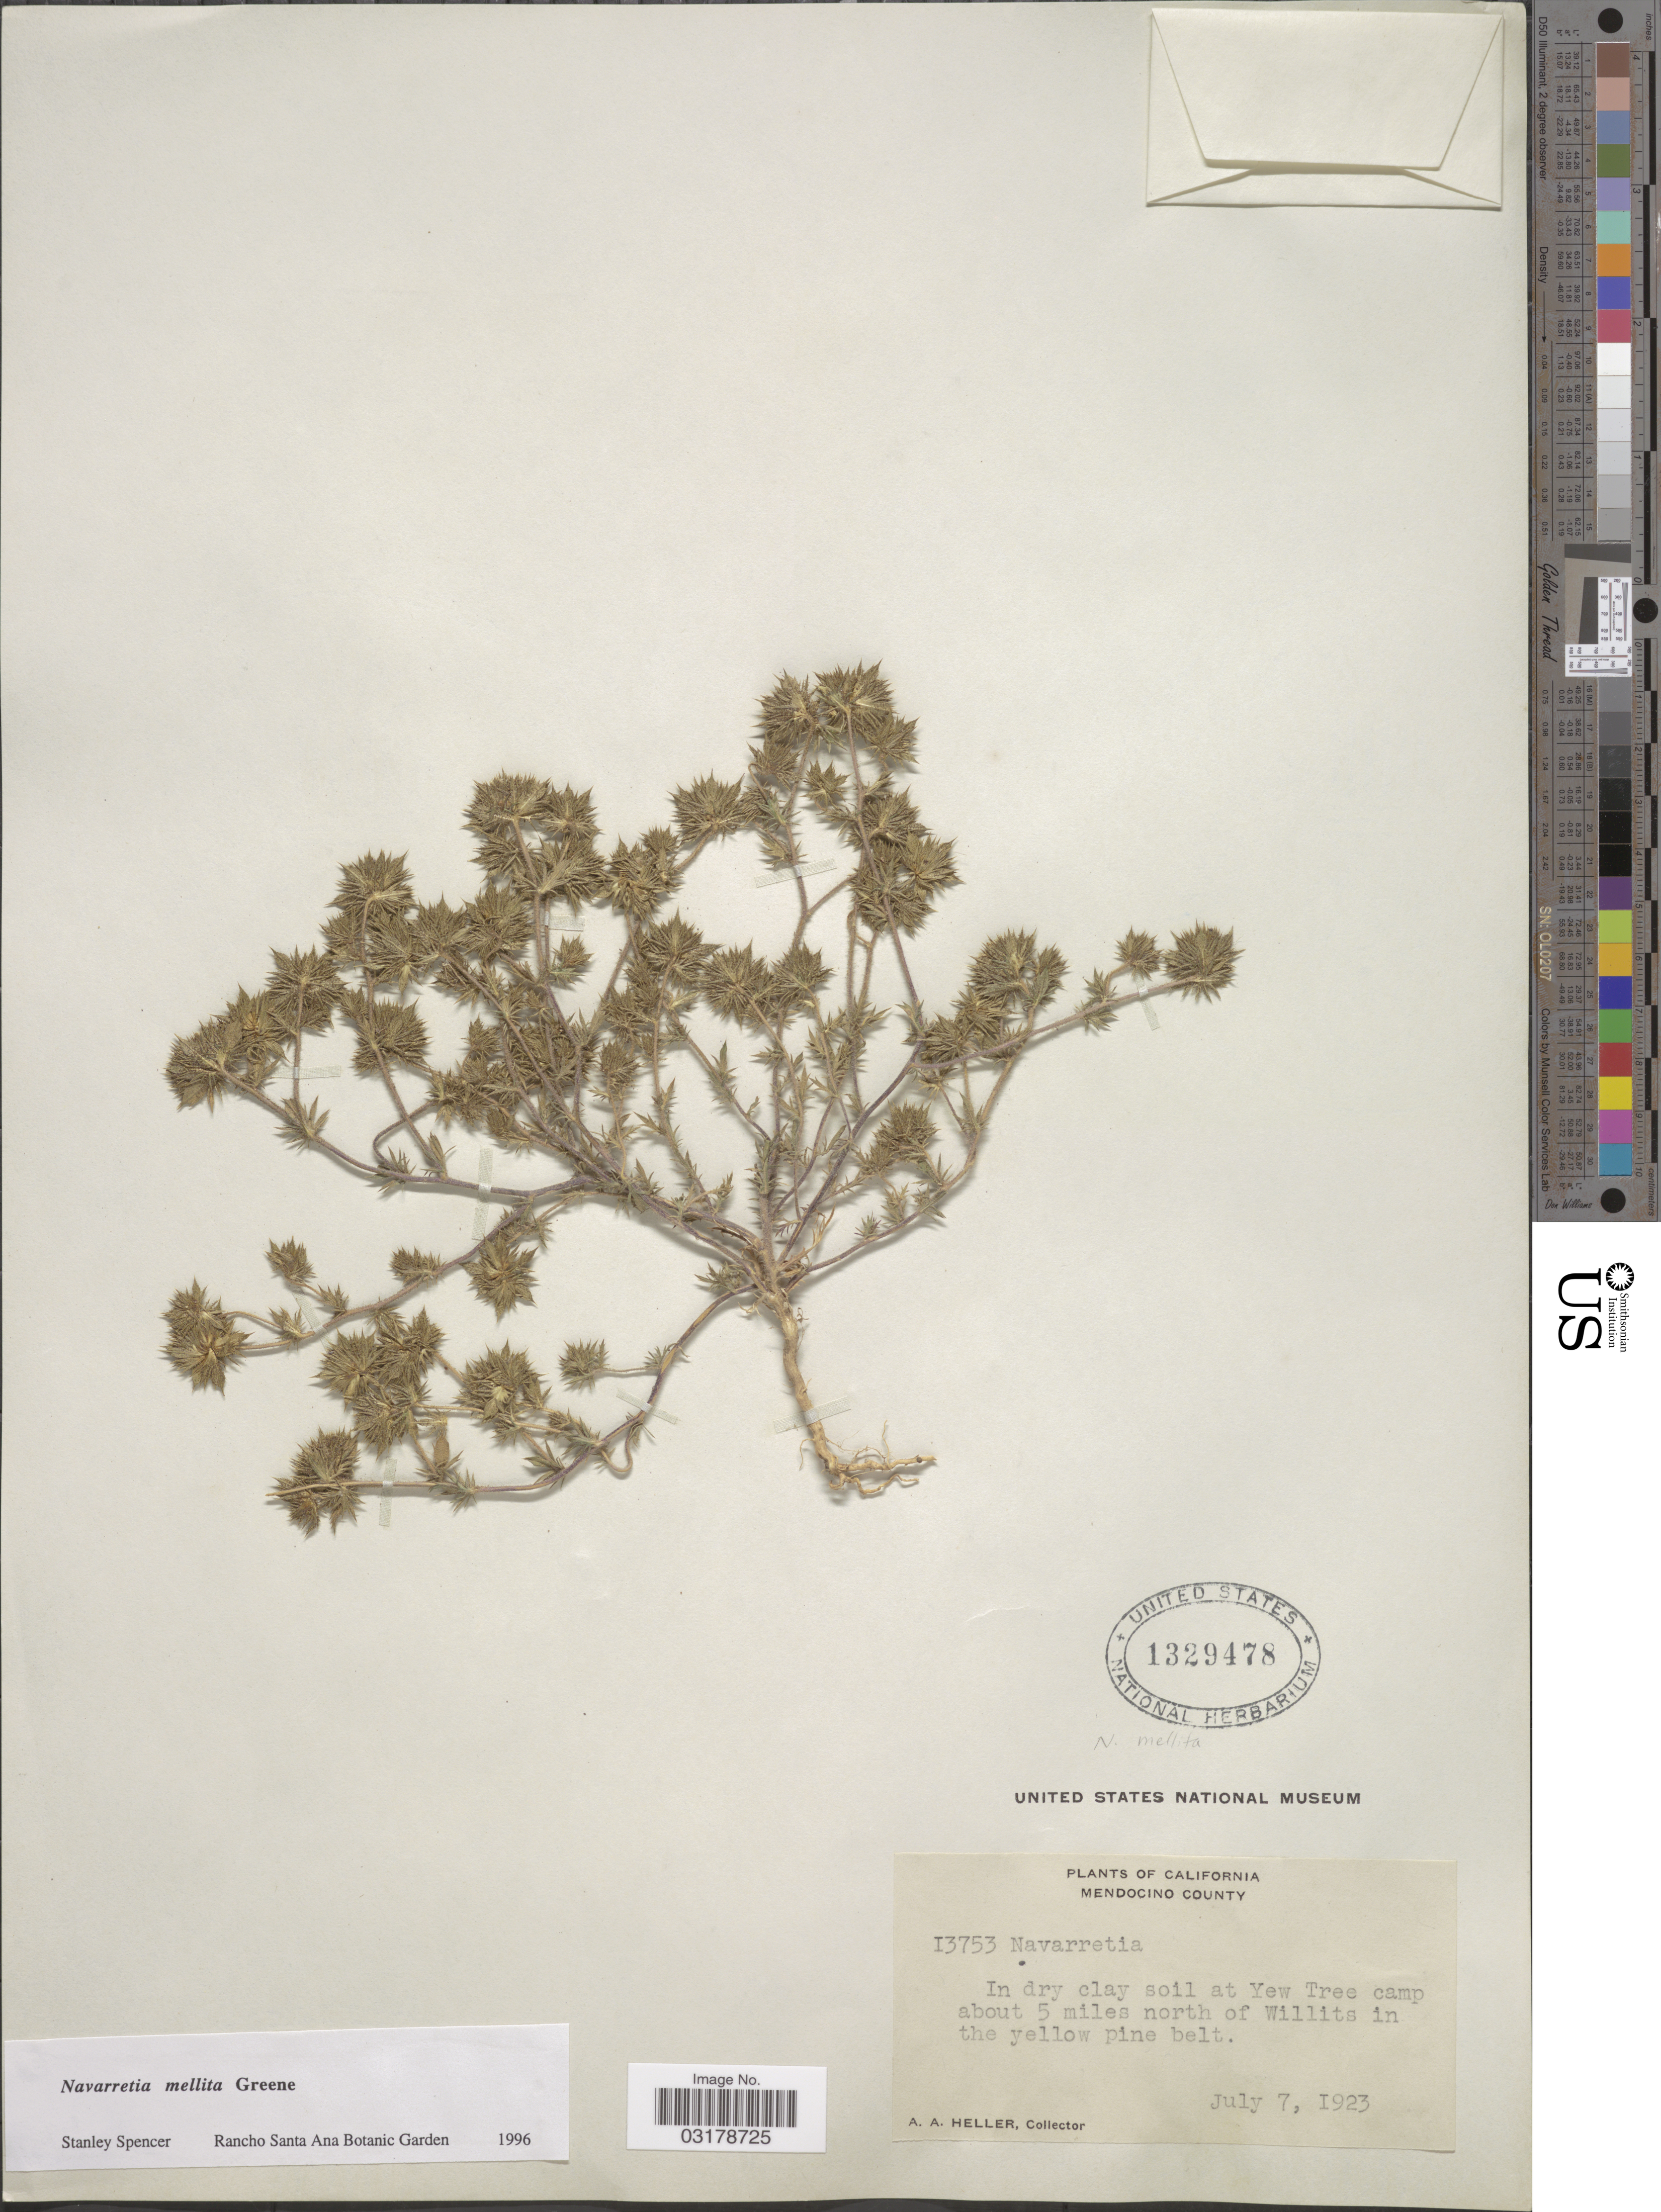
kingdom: Plantae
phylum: Tracheophyta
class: Magnoliopsida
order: Ericales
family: Polemoniaceae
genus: Navarretia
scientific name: Navarretia mellita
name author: Greene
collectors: A. A. Heller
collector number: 13753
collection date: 1923-07-07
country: United States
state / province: California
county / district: Mendocino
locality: Mendocino County, at Yew Tree camp about 5 miles north of Willits in the yellow pine belt.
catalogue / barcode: US 1329478